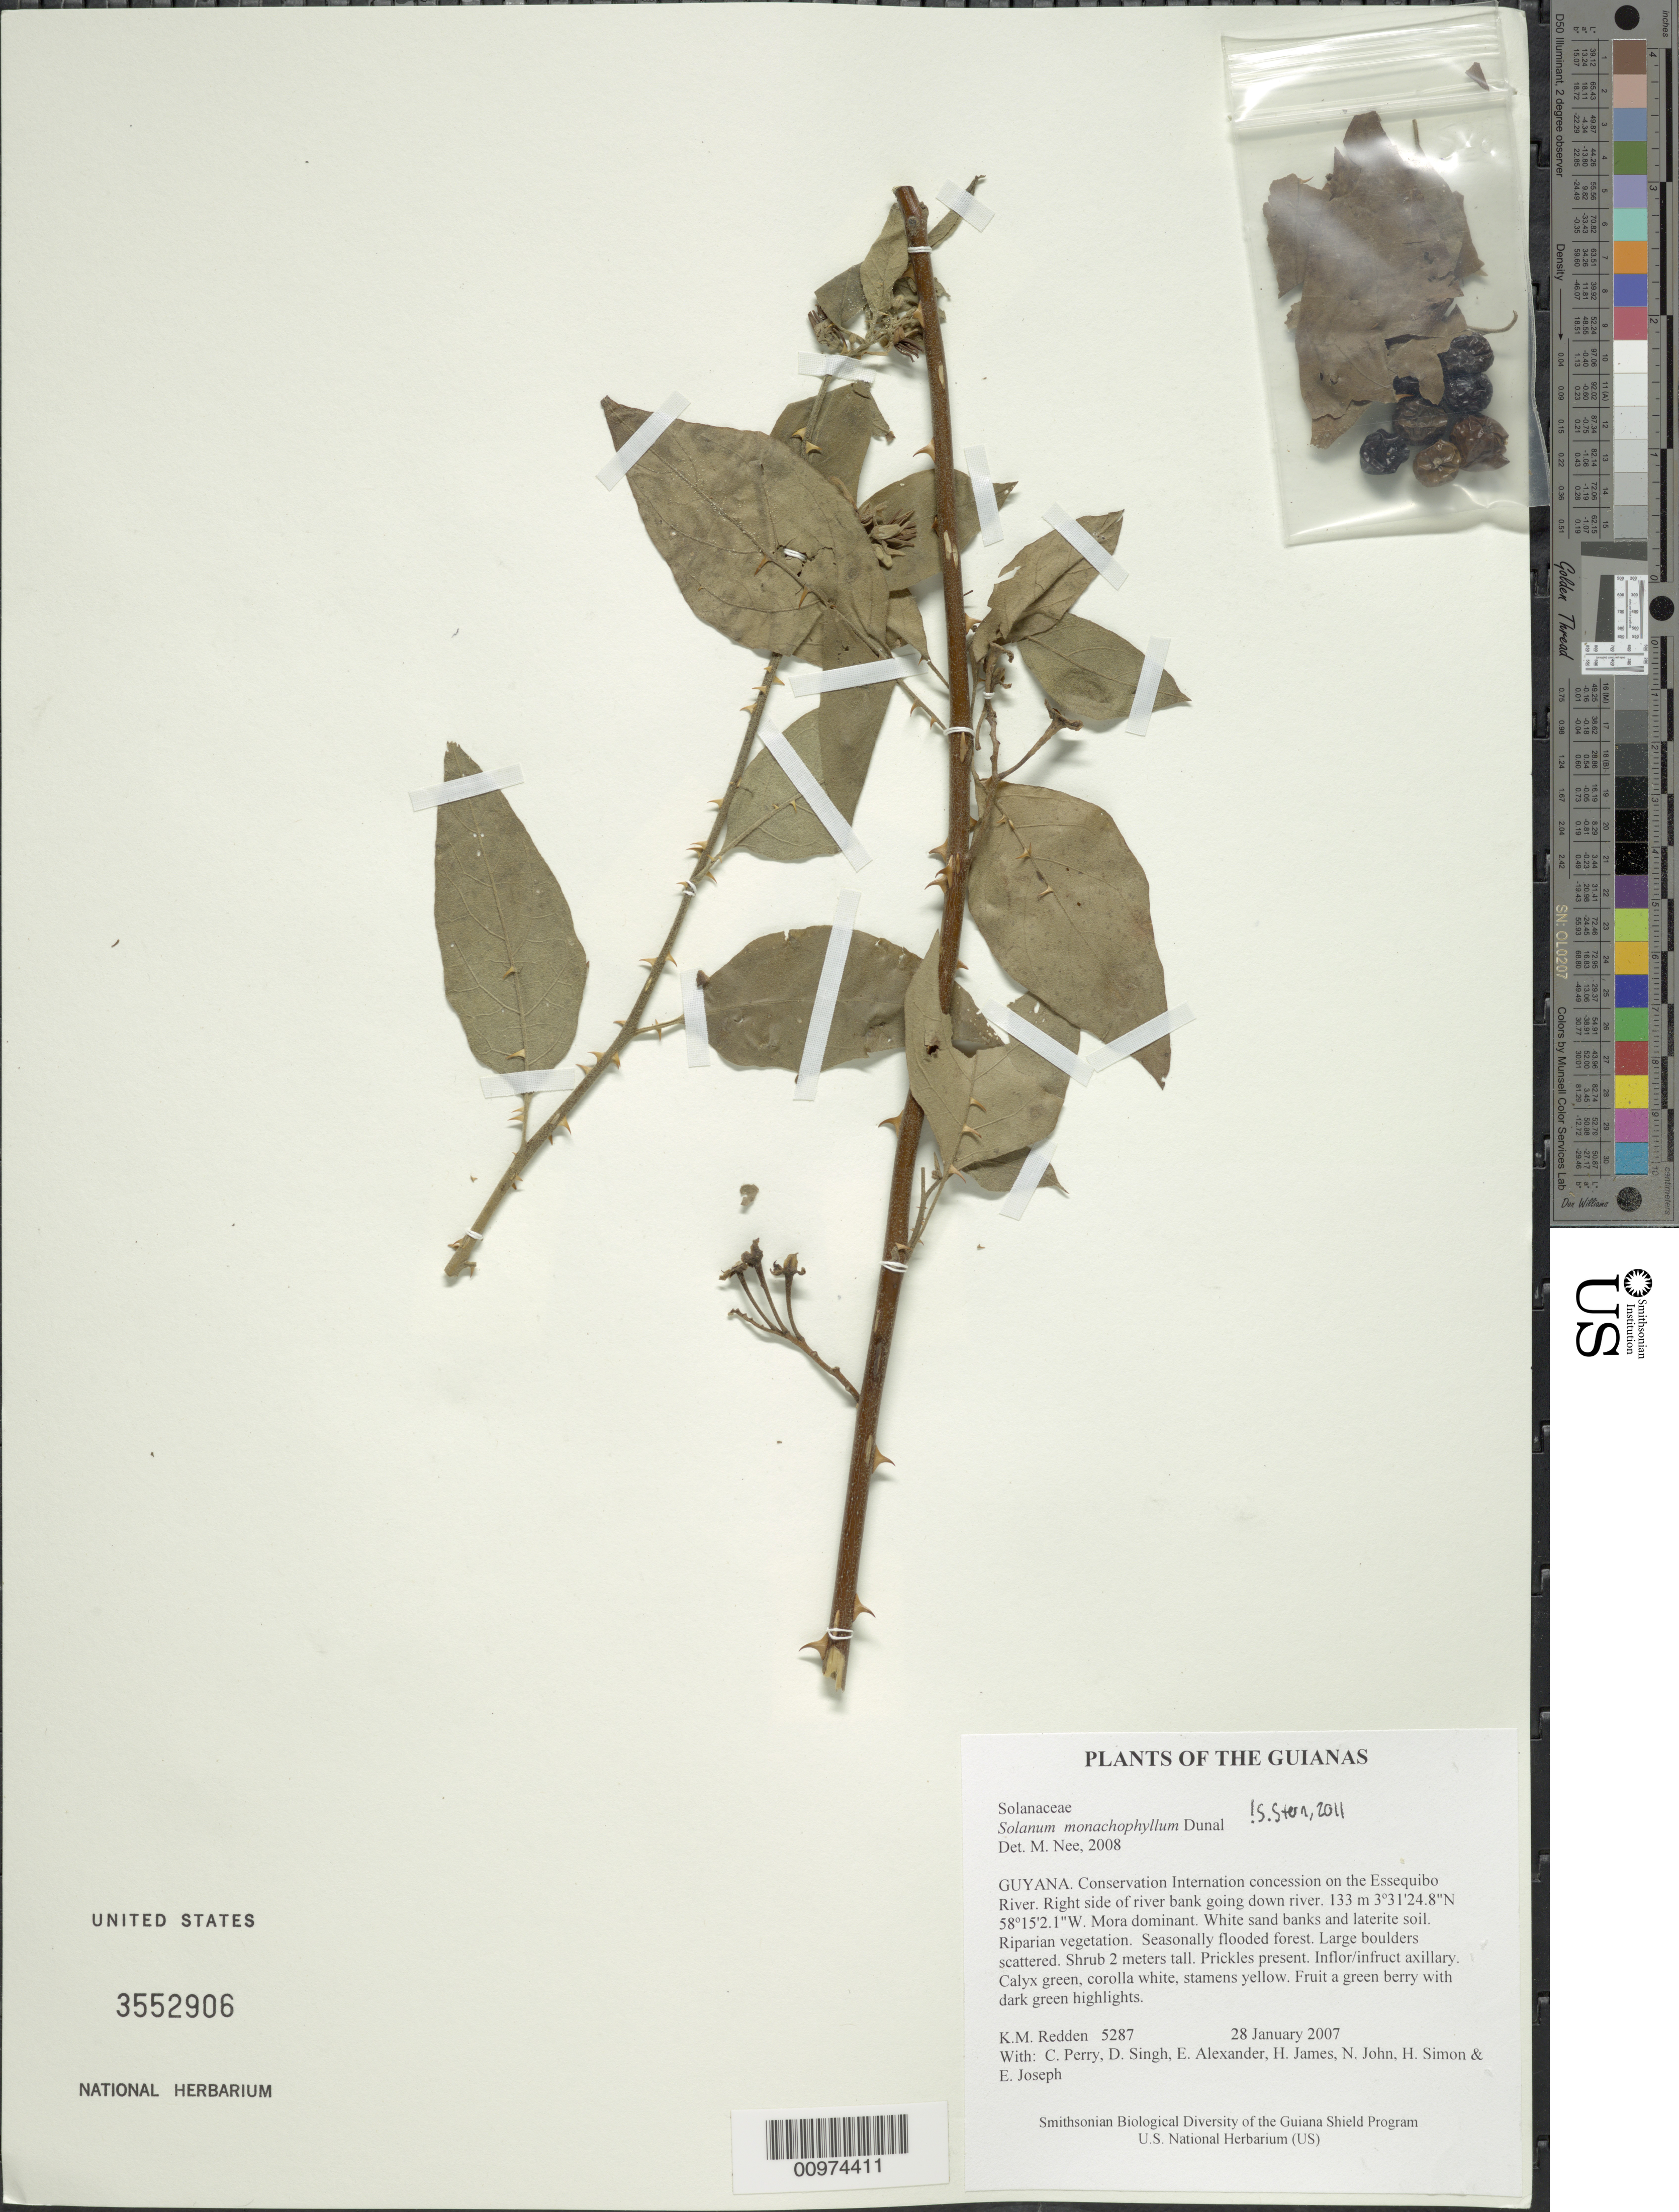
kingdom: Plantae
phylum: Tracheophyta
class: Magnoliopsida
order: Solanales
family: Solanaceae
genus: Solanum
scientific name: Solanum monachophyllum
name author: Dunal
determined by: Nee, Michael H.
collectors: K. M. Redden, C. Perry, D. Singh, E. Alexander, H. James, N. John, H. Simon & E. Joseph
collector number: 5287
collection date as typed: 28 January 2007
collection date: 2007-01-28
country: Guyana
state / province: U. Takutu-U. Essequibo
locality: Conservation International concession on the Essequibo River. Right side of river bank going down river.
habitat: Mora dominant. White sand banks and laterite soil. Riparian vegetation. Seasonally flooded forest. Large boulders scattered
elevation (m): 133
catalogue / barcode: US 3552906